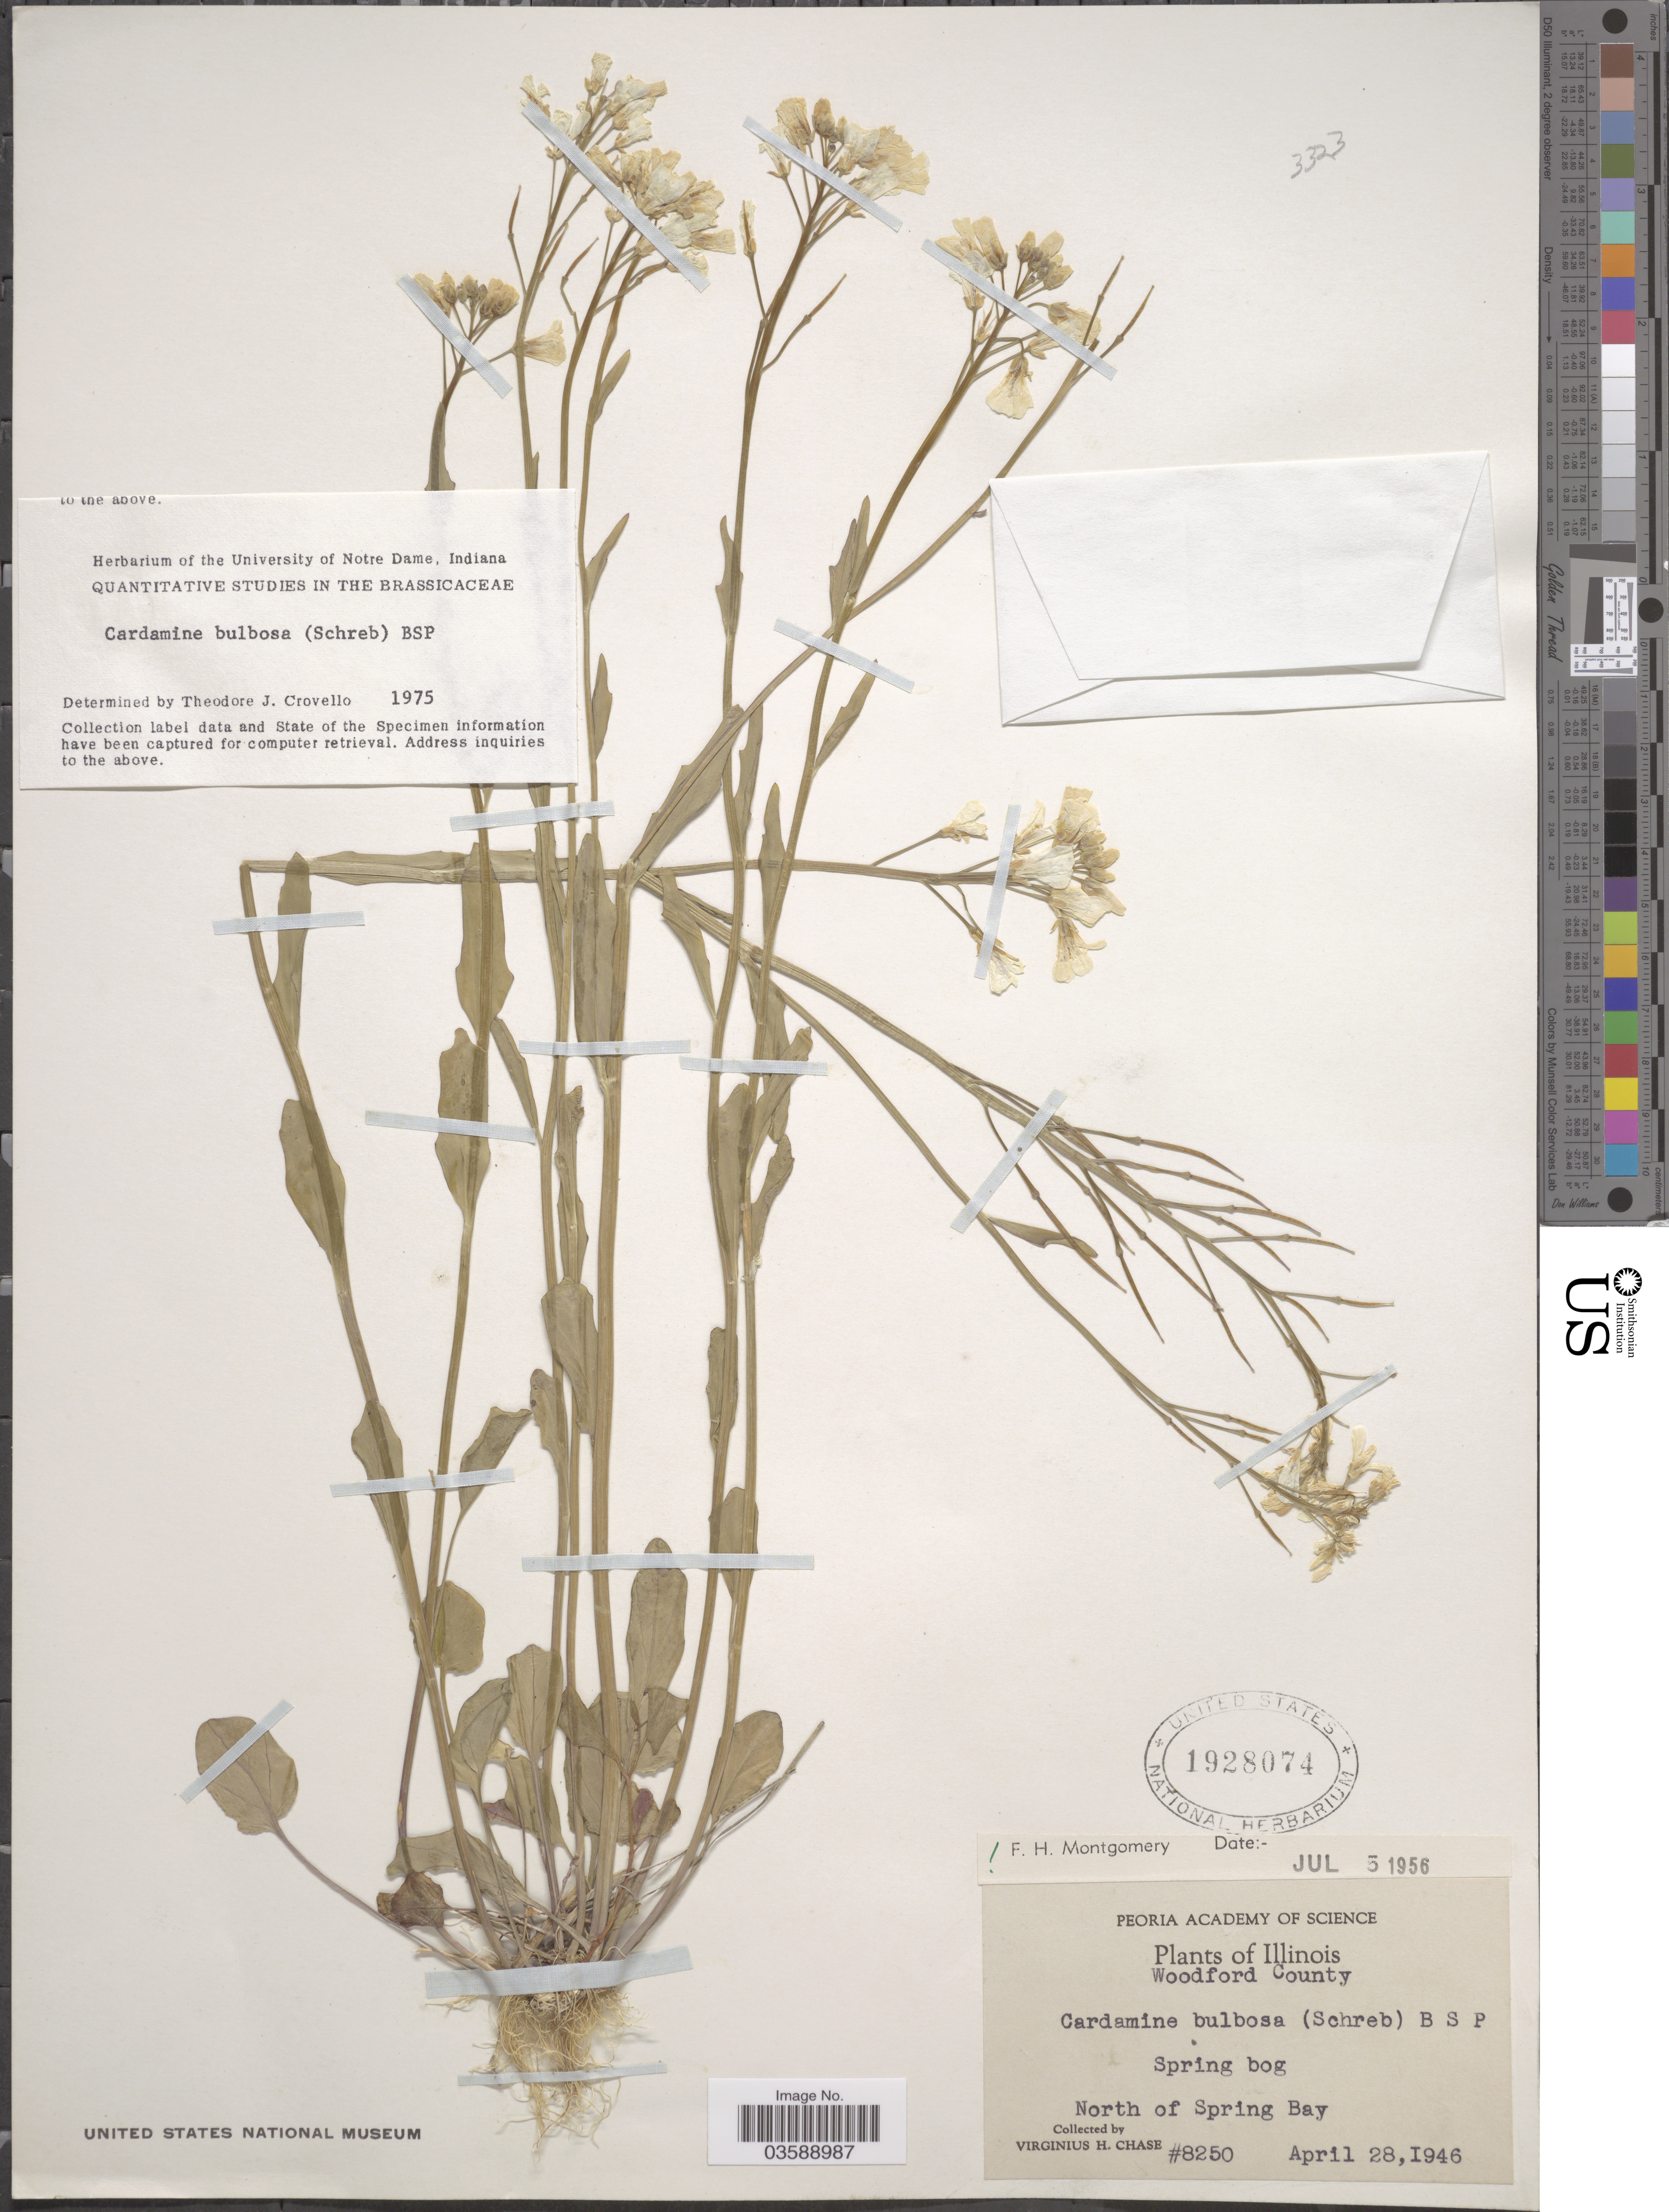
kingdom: Plantae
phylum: Tracheophyta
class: Magnoliopsida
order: Brassicales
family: Brassicaceae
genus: Cardamine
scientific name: Cardamine bulbosa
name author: (Schreb. ex Muhl.) Britton et al.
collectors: V. H. Chase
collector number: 8250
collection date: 1946-04-28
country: United States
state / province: Illinois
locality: Woodford County. North of Spring Bay.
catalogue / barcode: US 1928074